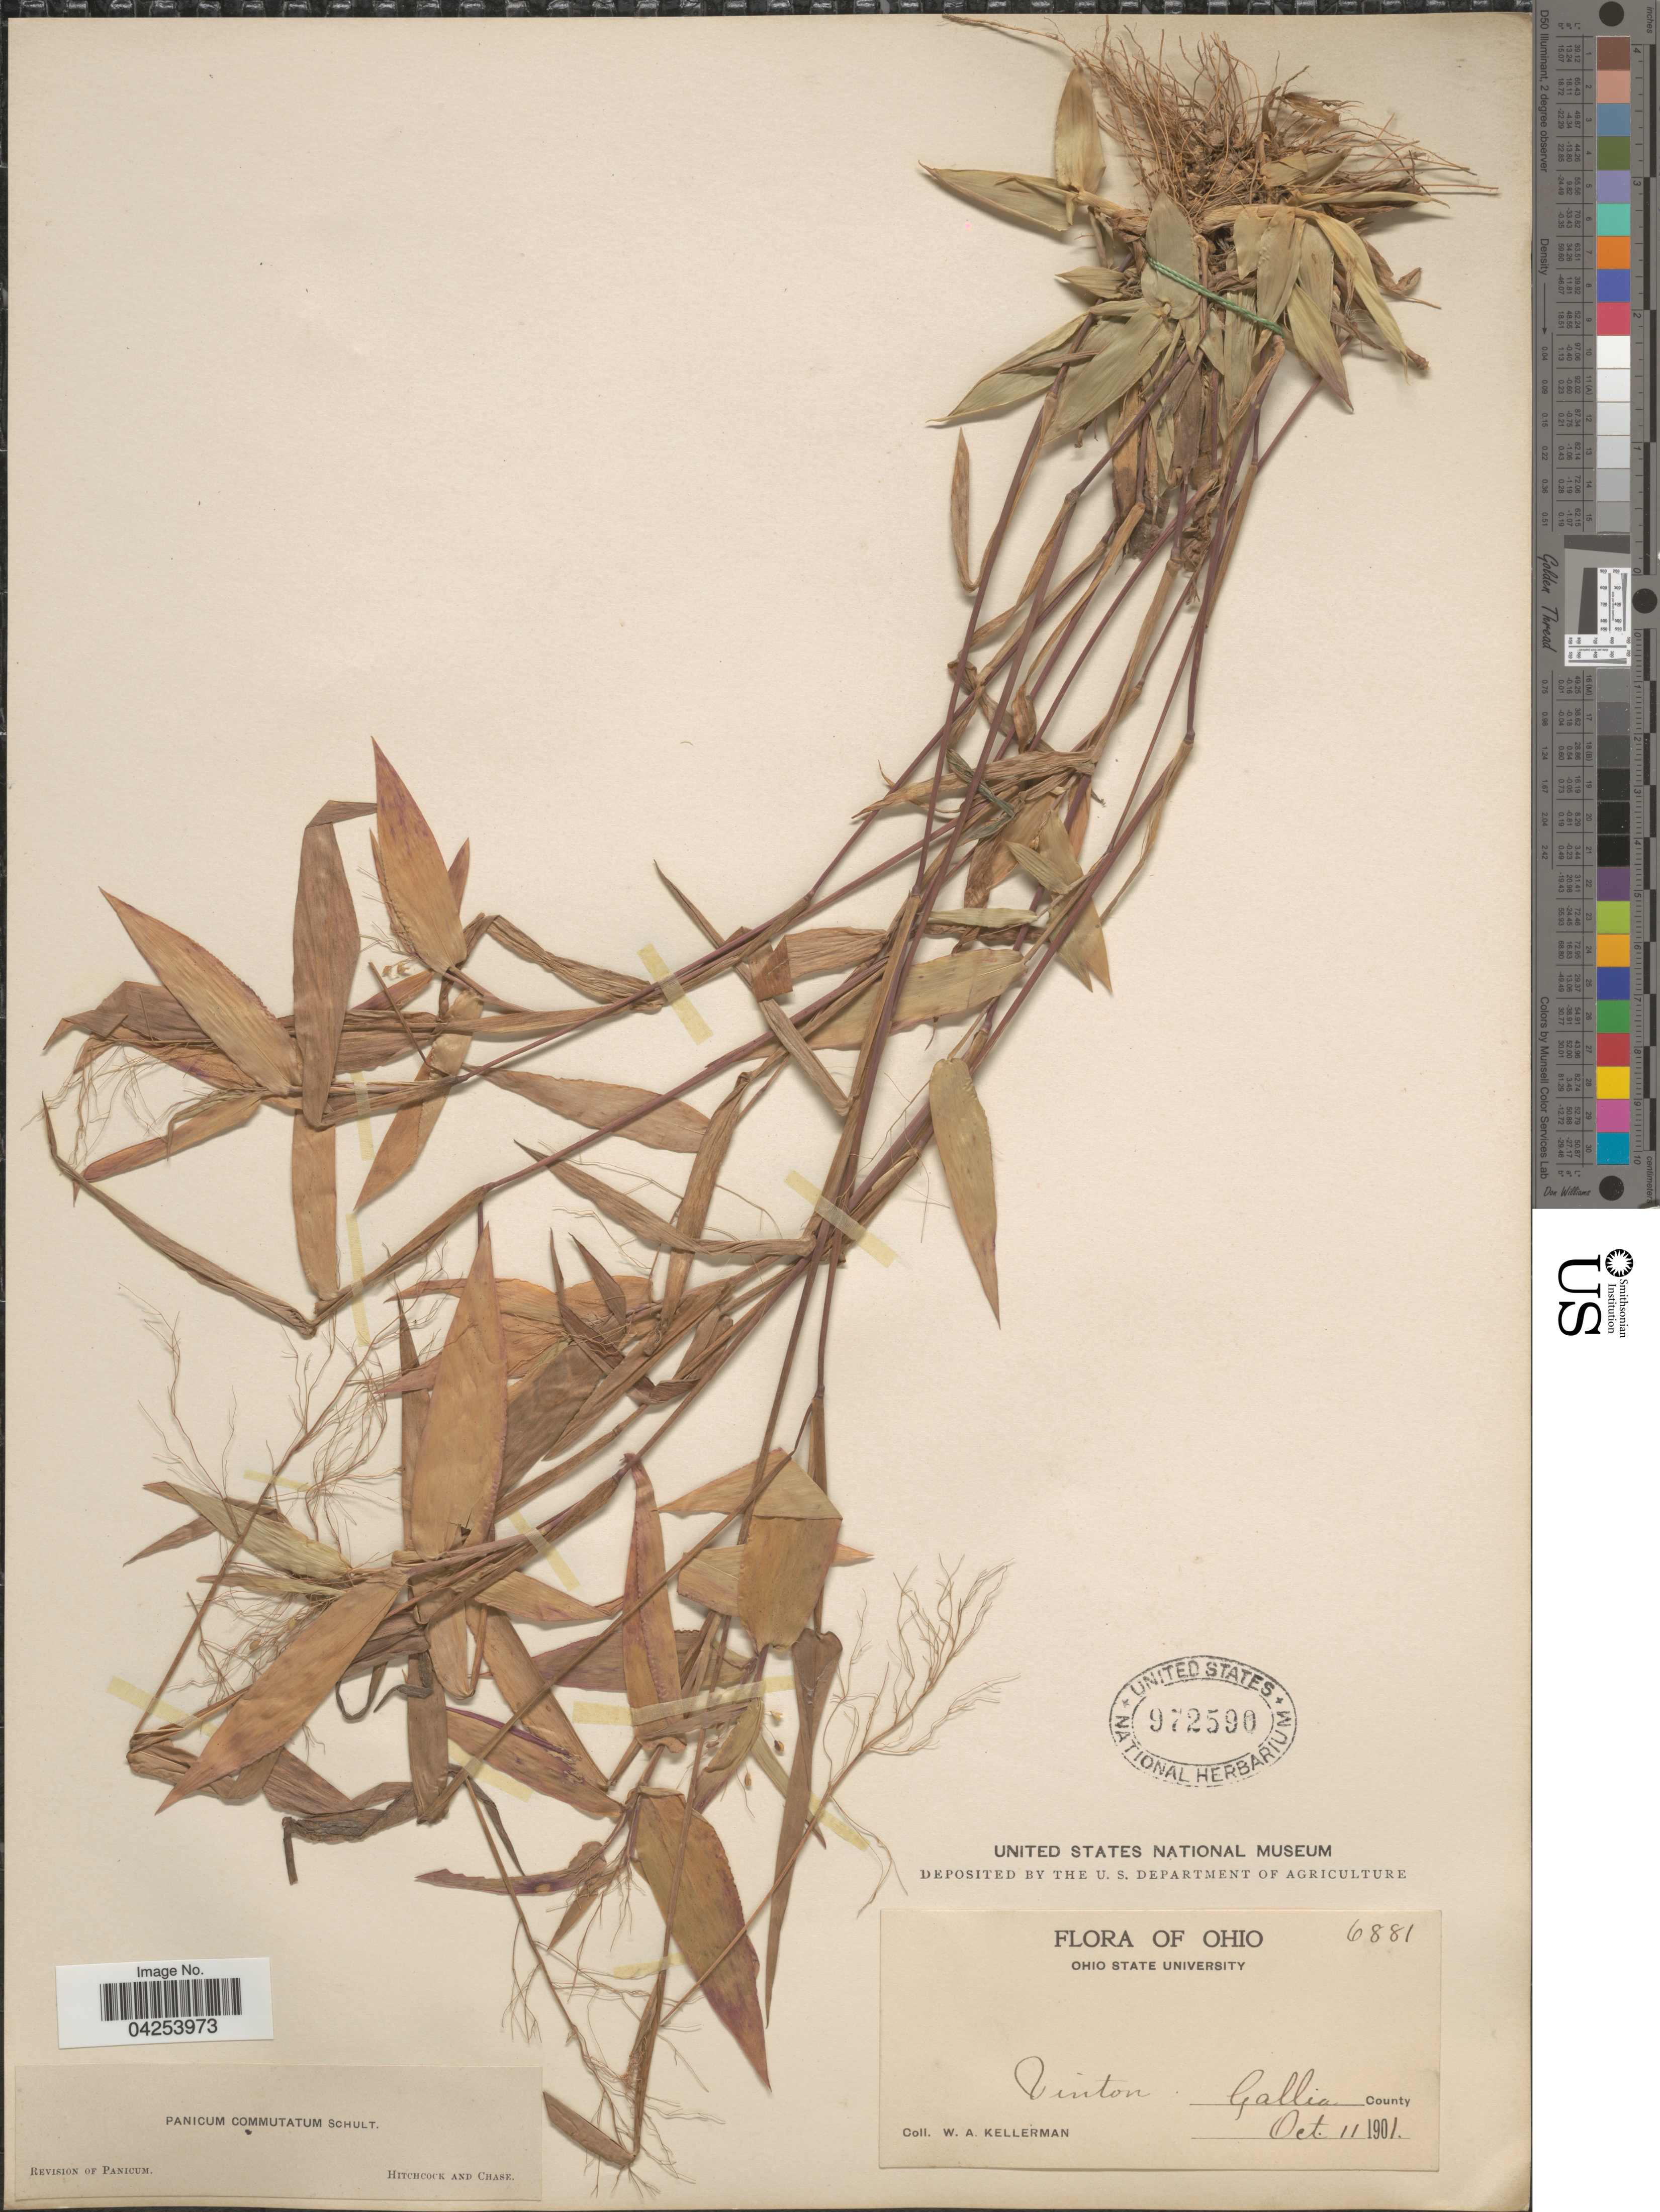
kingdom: Plantae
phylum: Tracheophyta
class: Liliopsida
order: Poales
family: Poaceae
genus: Dichanthelium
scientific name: Dichanthelium commutatum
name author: (Schult.) Gould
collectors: W. Kellerman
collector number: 6881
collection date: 1901-10-11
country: United States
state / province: Ohio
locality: Vinton Gallia County.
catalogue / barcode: US 972590